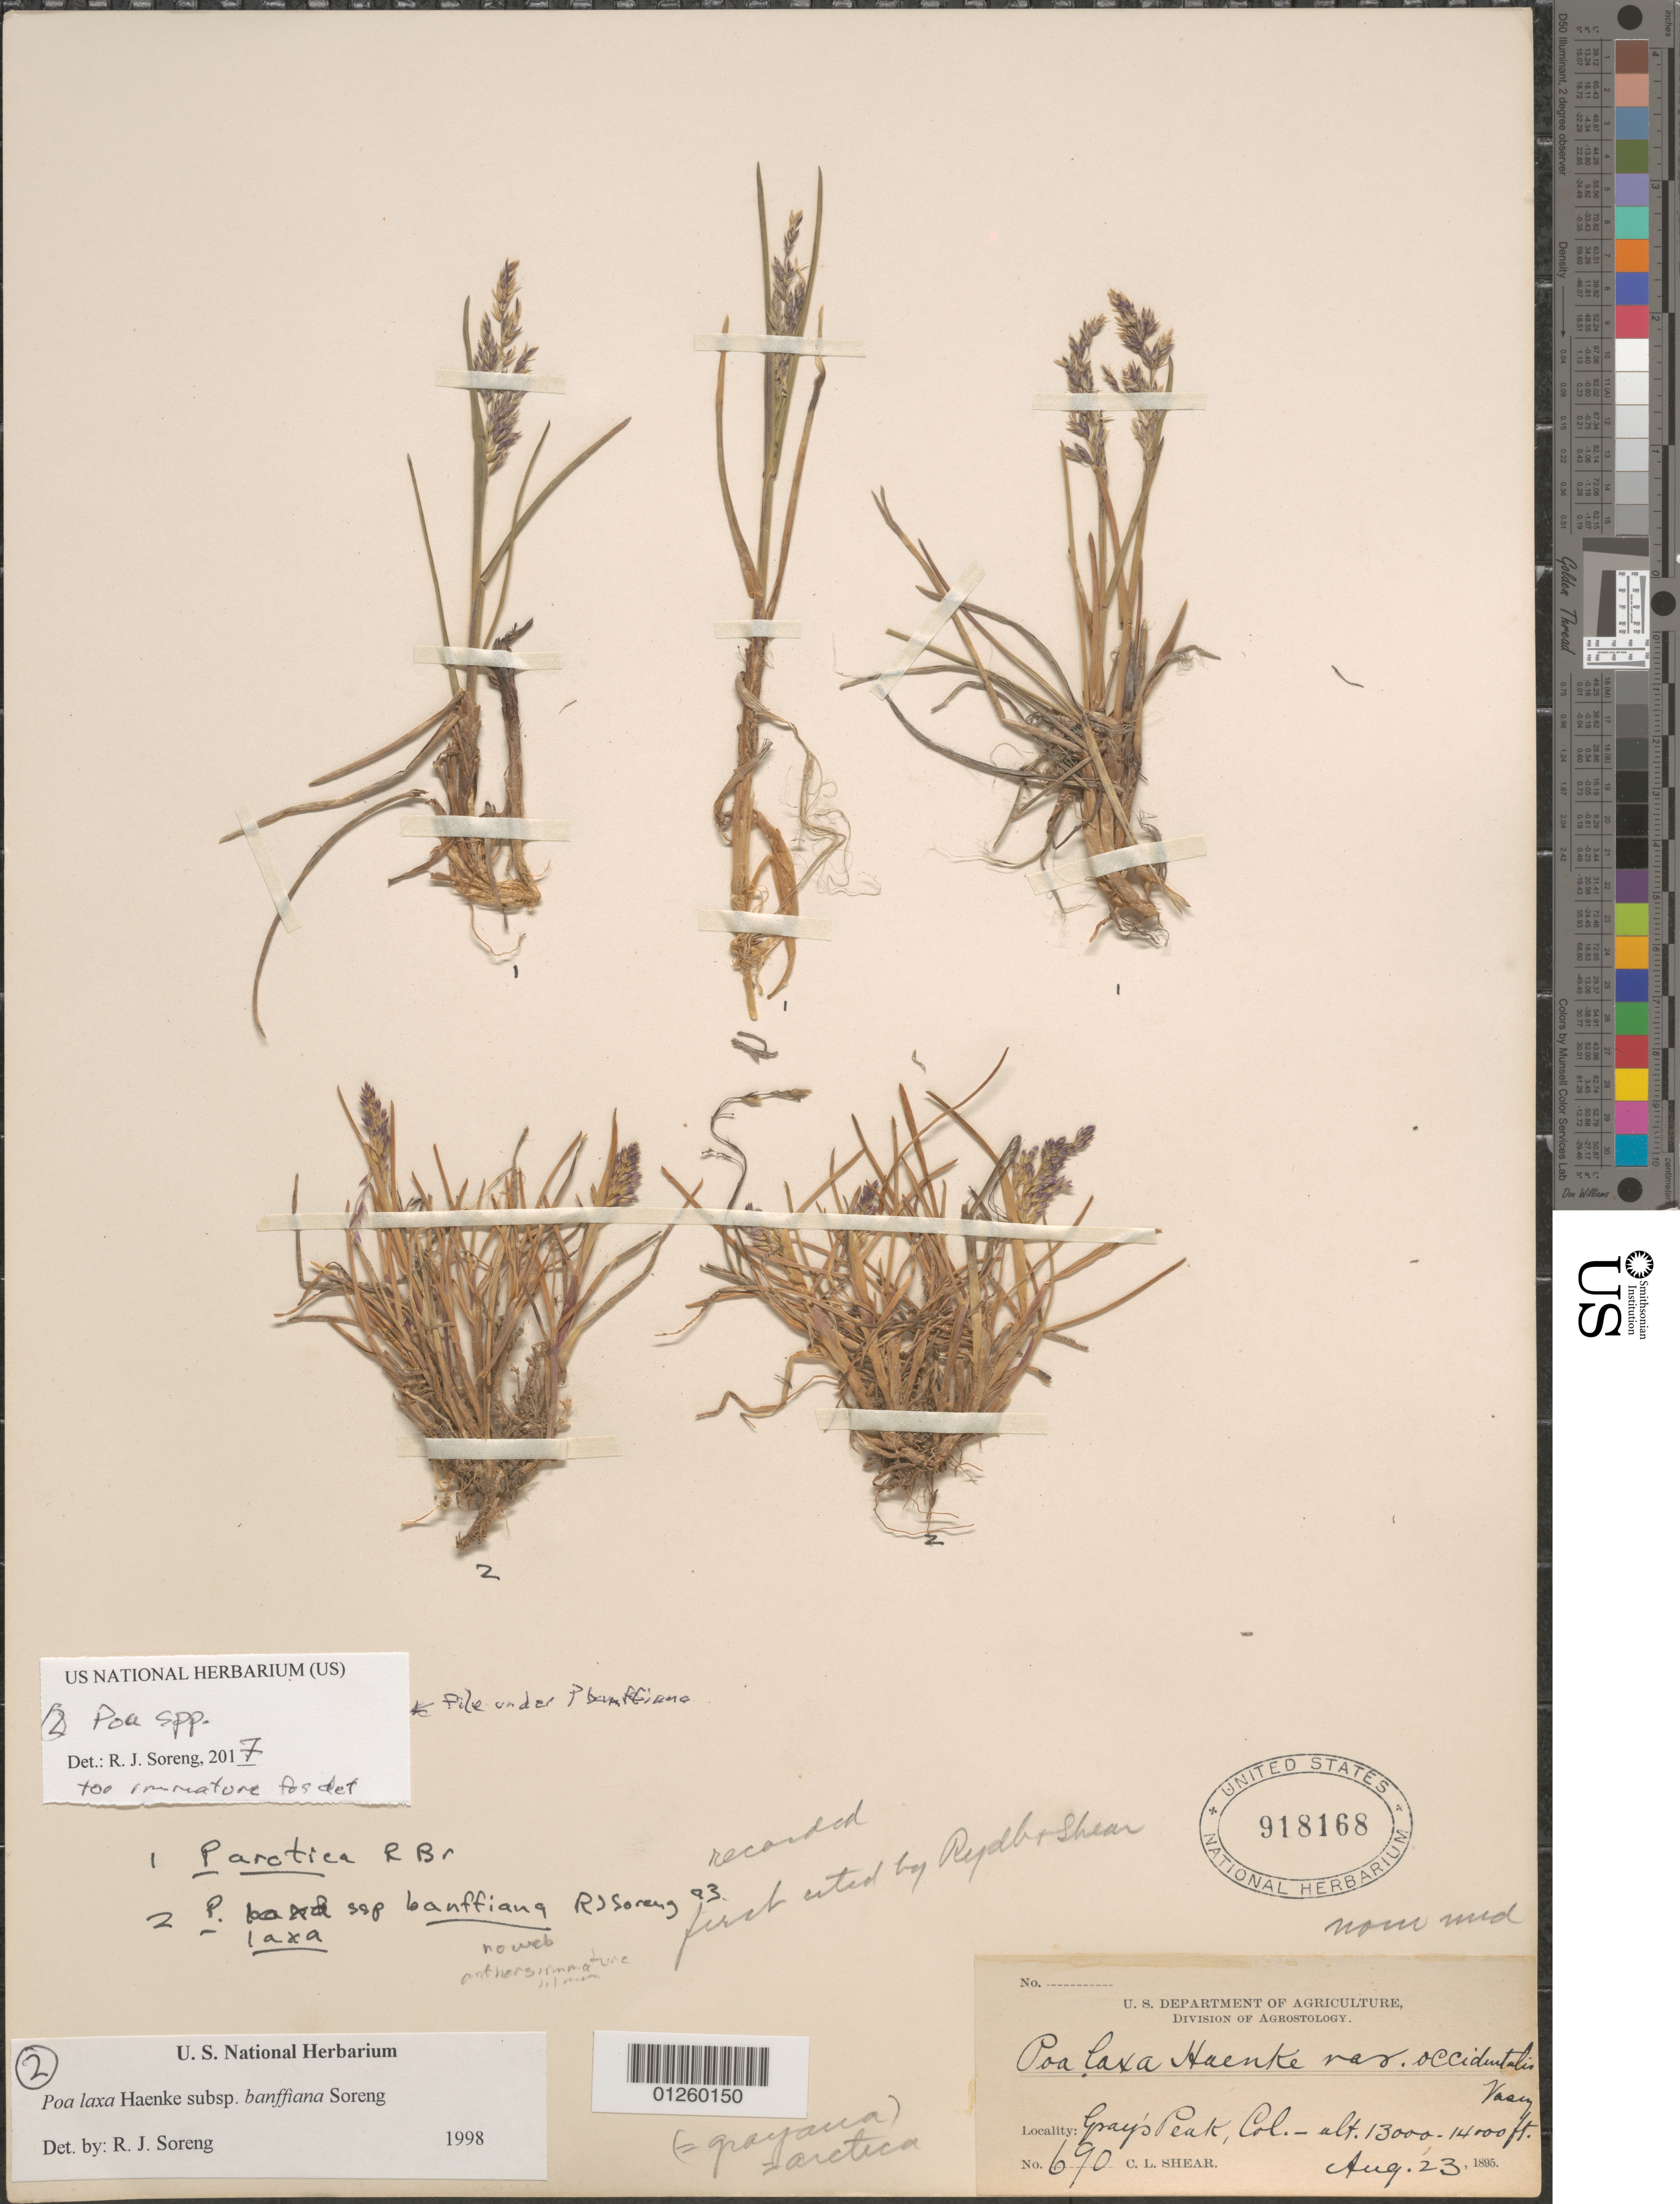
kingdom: Plantae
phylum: Tracheophyta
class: Liliopsida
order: Poales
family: Poaceae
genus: Poa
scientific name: Poa arctica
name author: R. Br.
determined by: Soreng, Robert J., Research Associate (BOT), Smithsonian Institution - National Museum of Natural History (UNITED STATES)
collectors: C. L. Shear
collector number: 690 (p.p. 1 at US)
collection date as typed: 1895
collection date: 1895-08-23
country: United States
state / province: Colorado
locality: Gray's Peak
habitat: Alpine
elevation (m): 3962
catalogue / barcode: US 918168p.p. 1 US